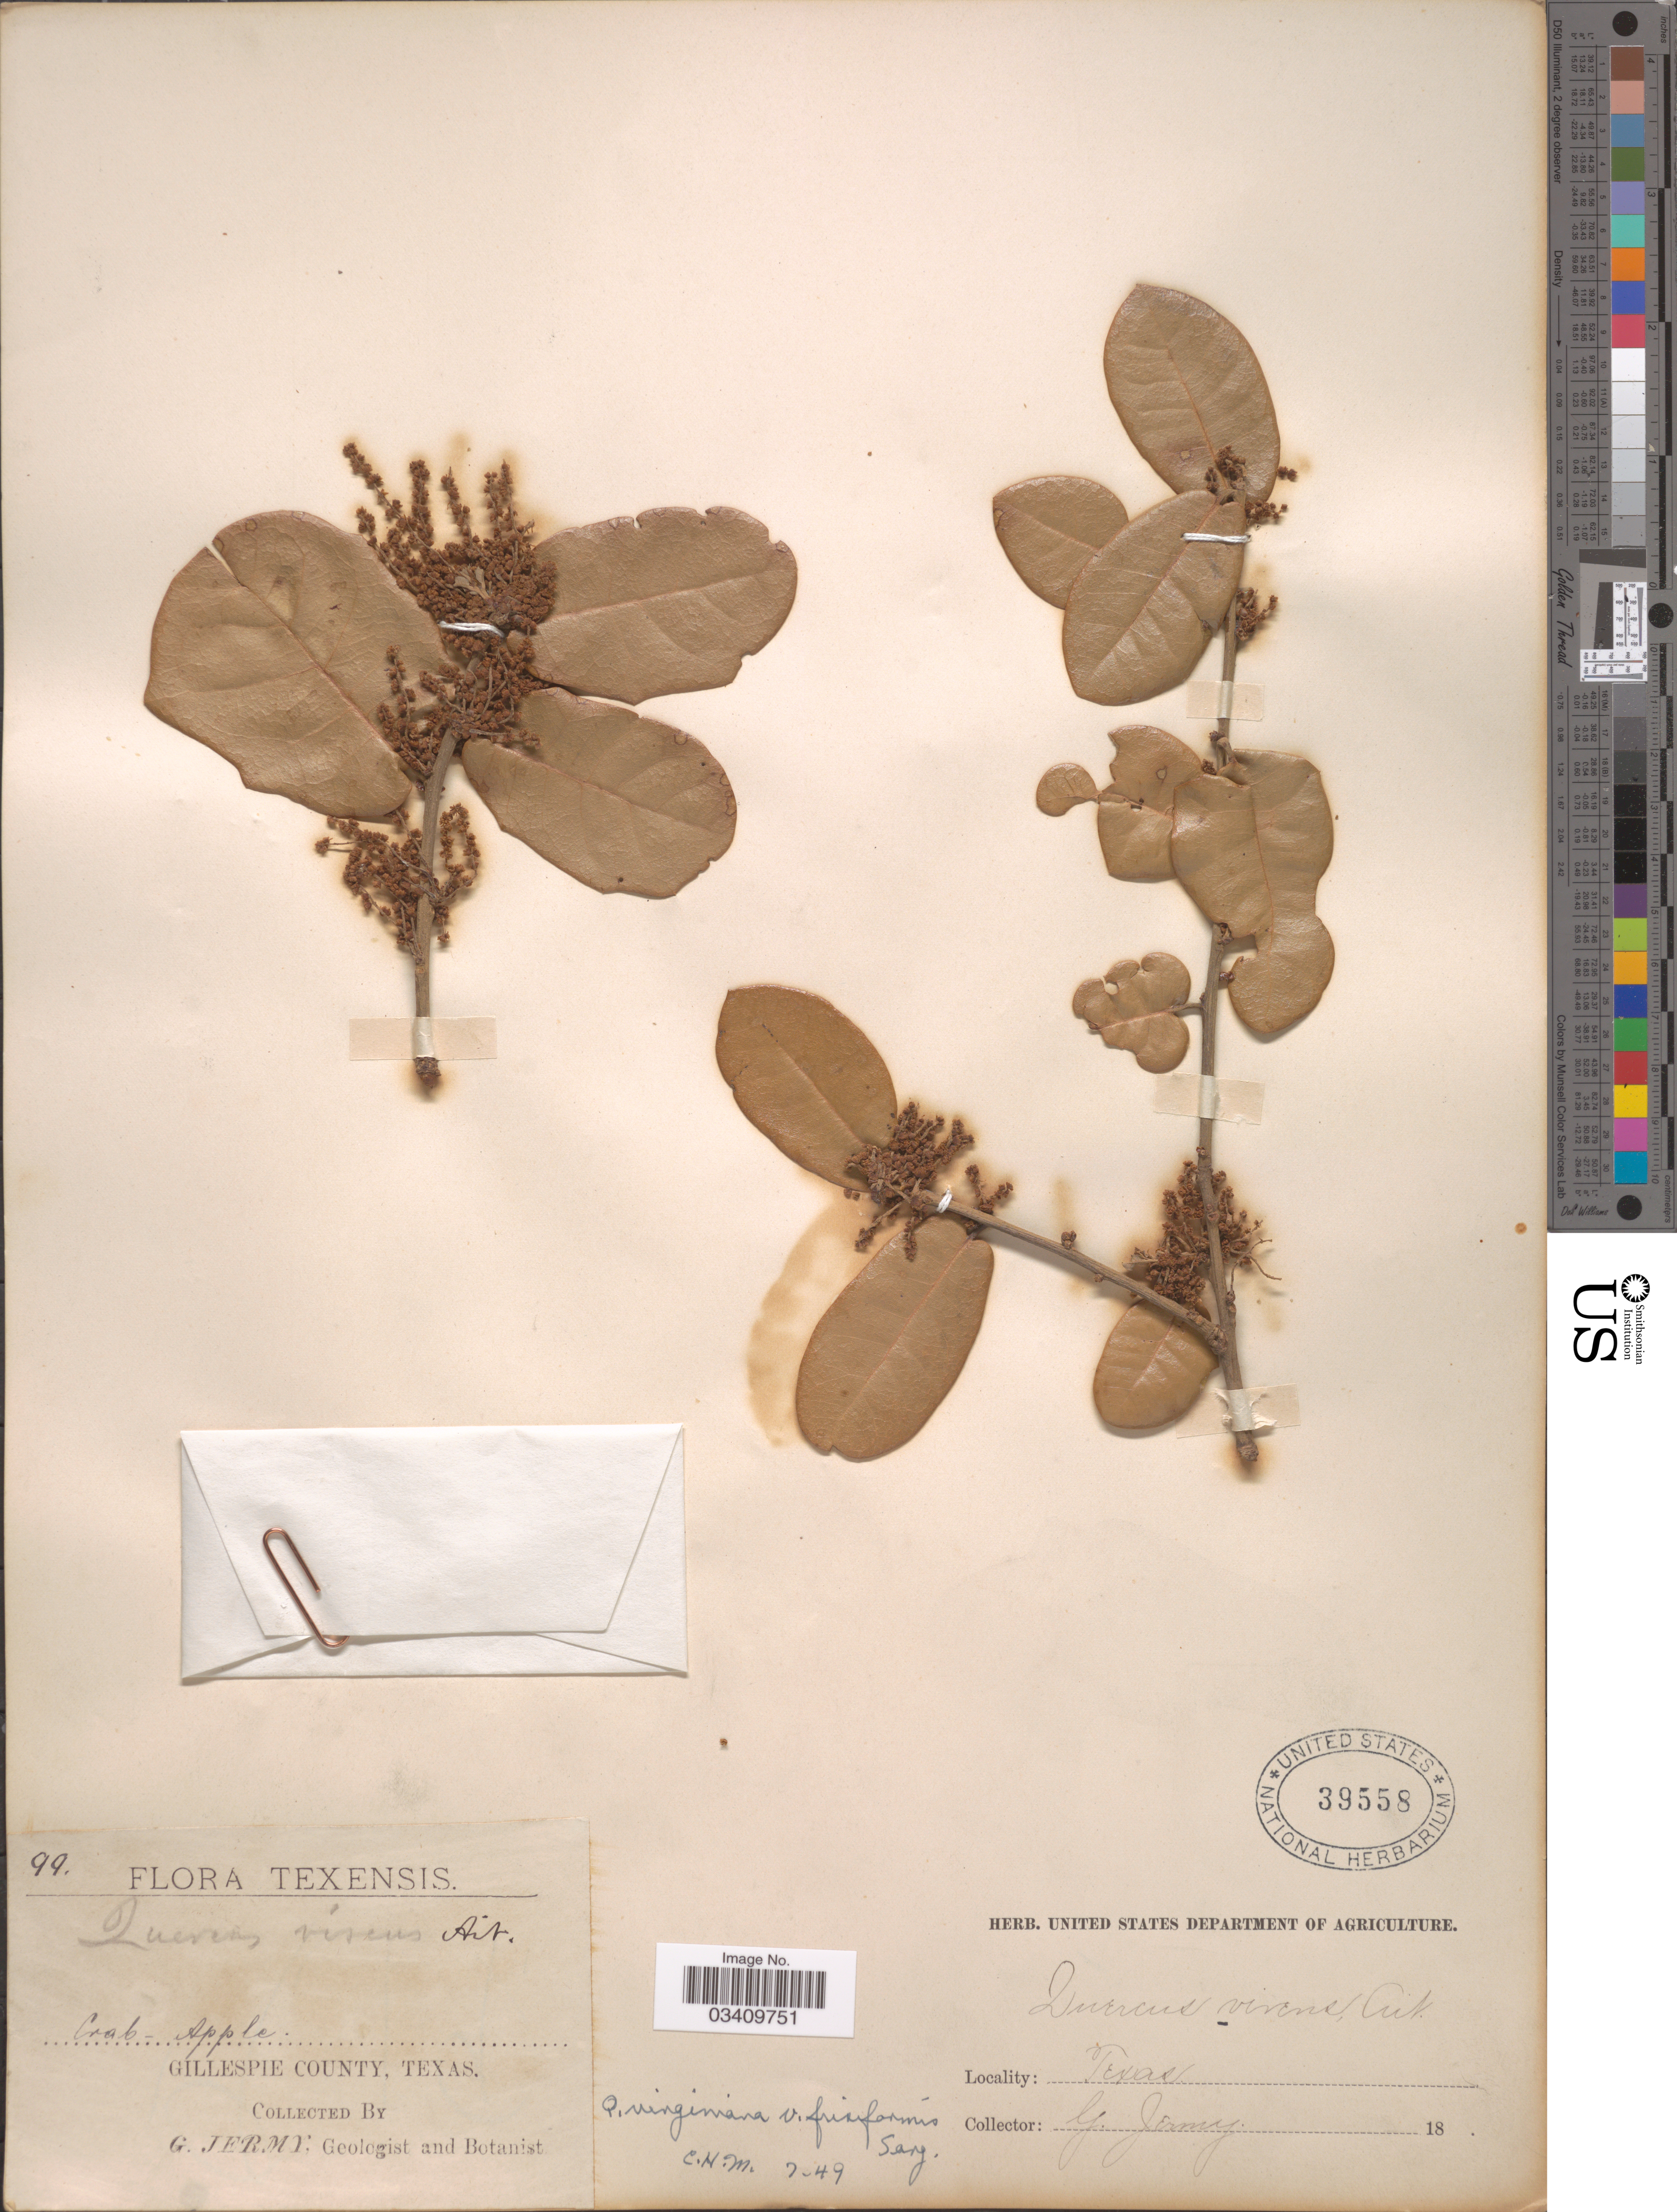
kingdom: Plantae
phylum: Tracheophyta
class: Magnoliopsida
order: Fagales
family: Fagaceae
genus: Quercus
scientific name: Quercus virginiana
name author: Mill.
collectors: G. Jermy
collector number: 99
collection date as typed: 18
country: United States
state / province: Texas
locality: Crab-Apple. Gillespie County.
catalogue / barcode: US 39558